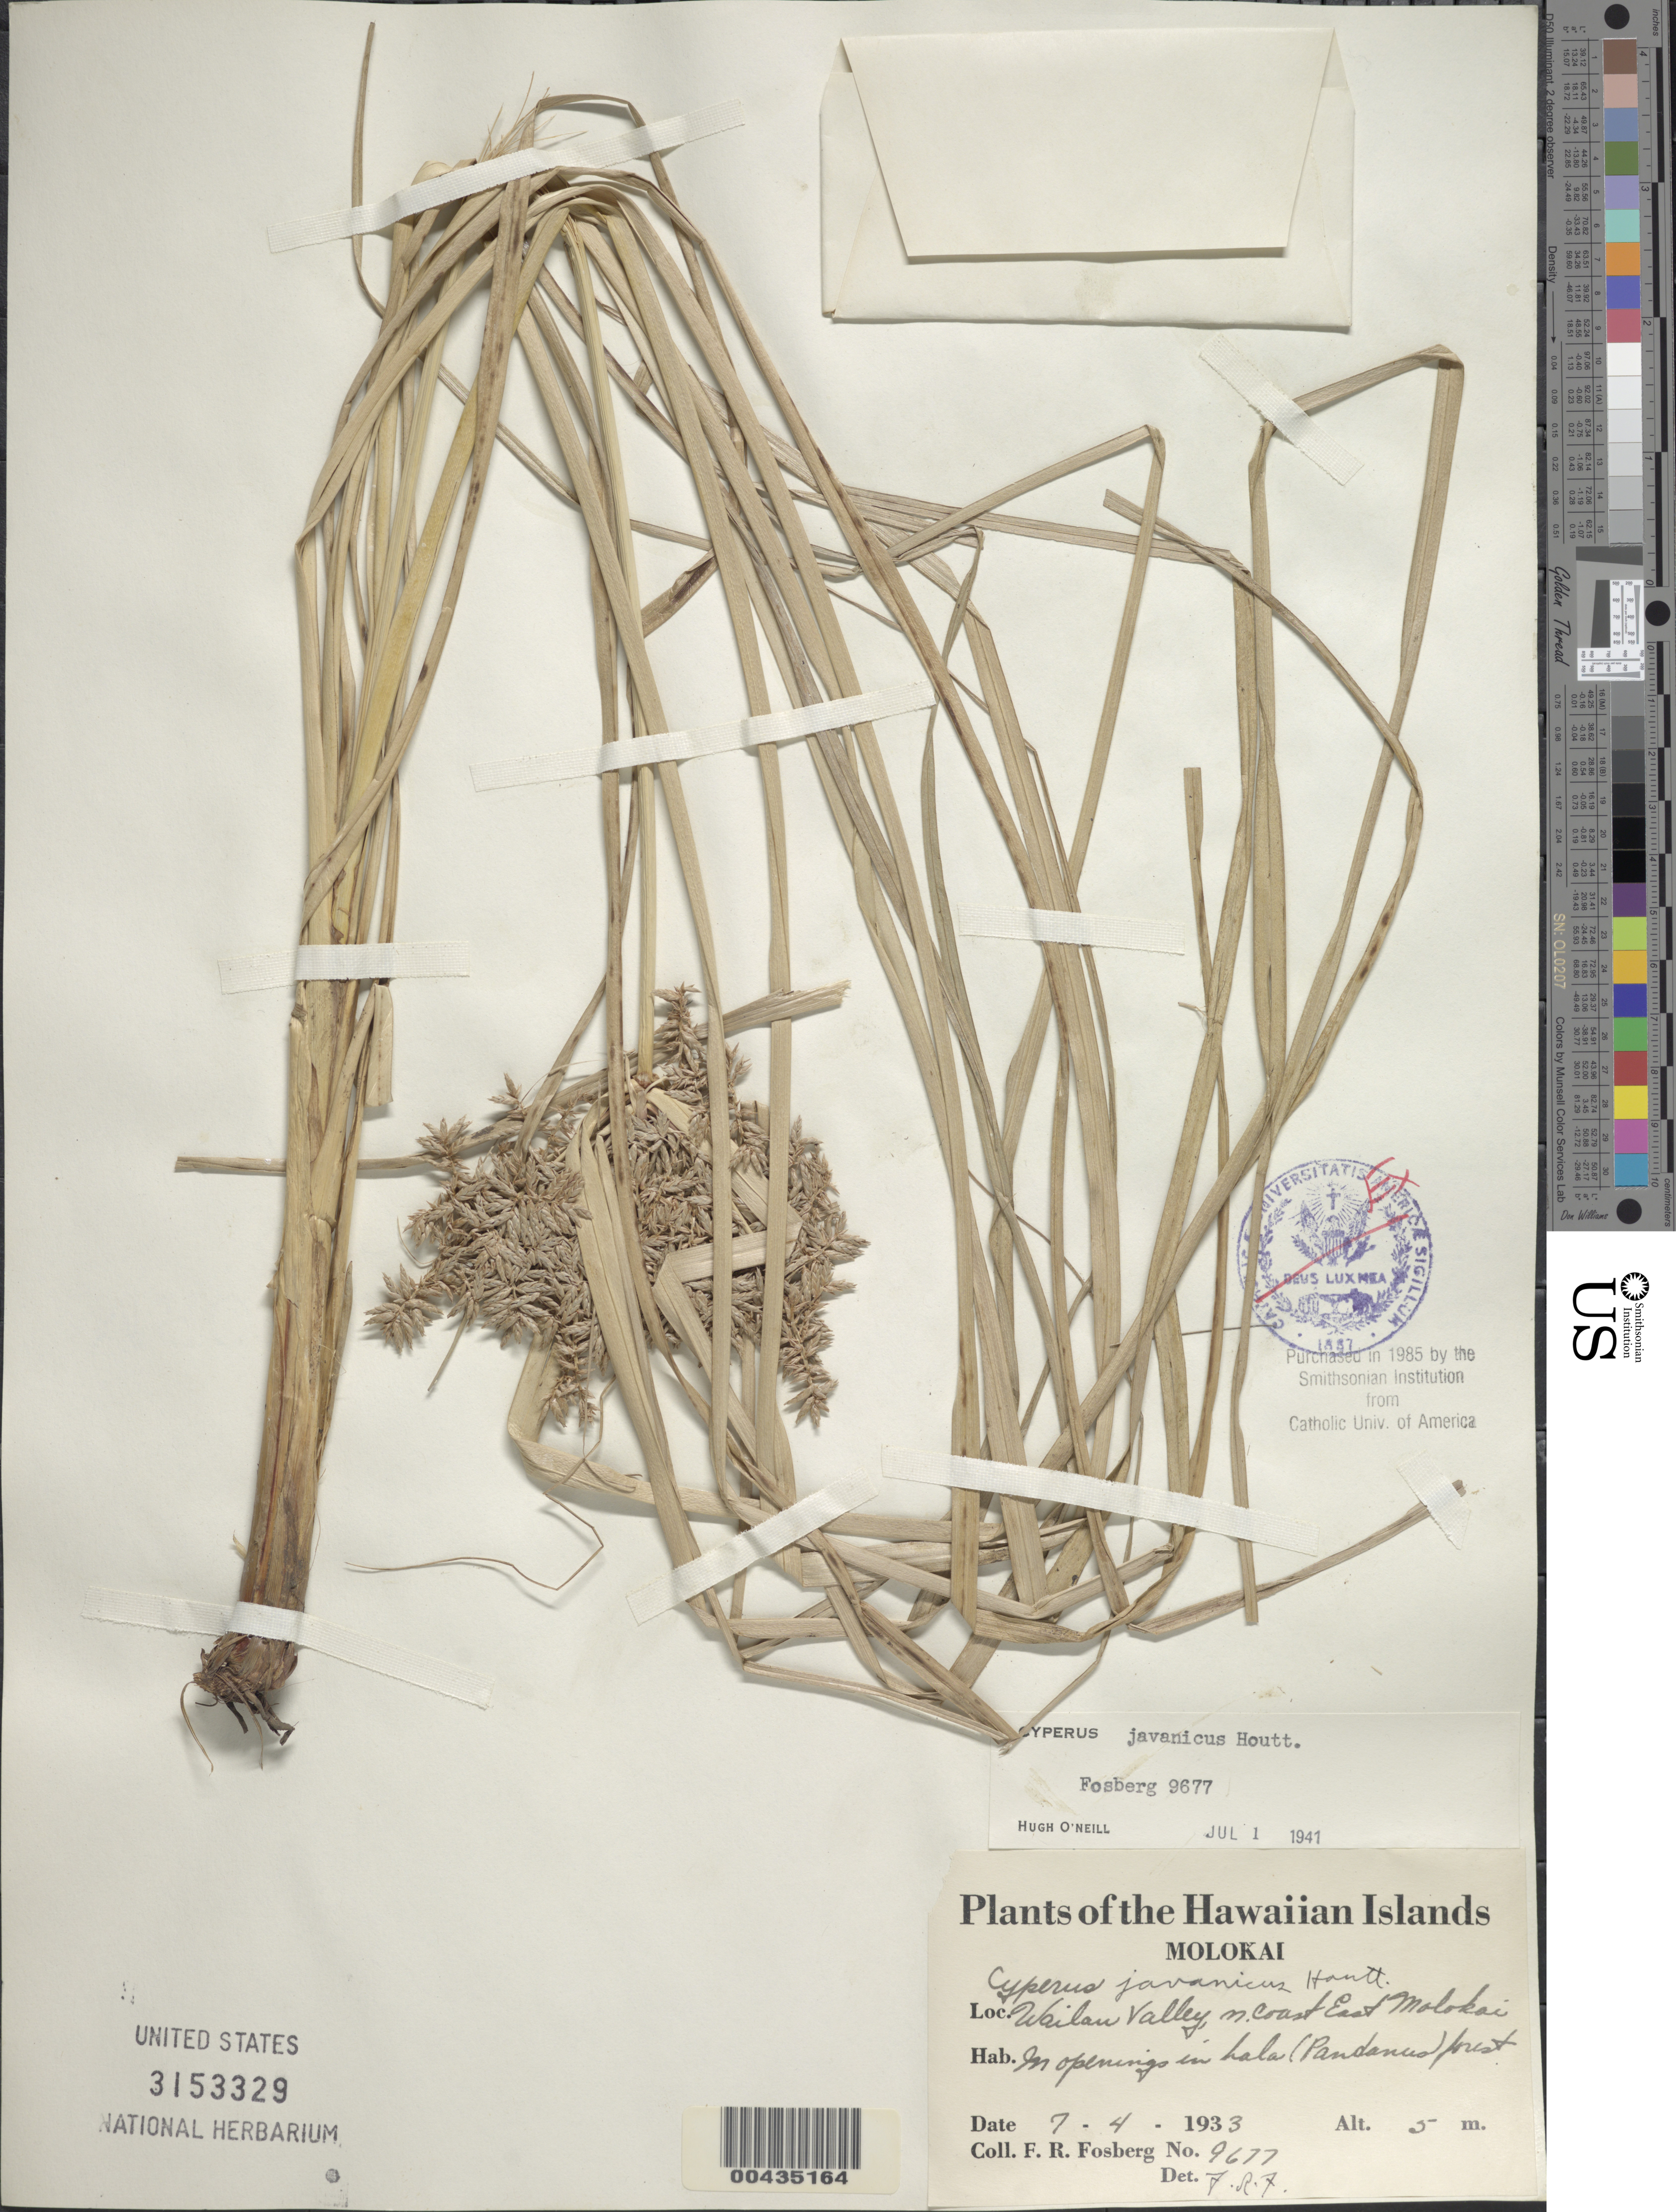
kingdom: Plantae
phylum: Tracheophyta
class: Liliopsida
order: Poales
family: Cyperaceae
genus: Cyperus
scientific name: Cyperus javanicus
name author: Houtt.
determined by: O'Neill, Hugh T.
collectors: F. R. Fosberg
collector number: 9677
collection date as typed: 4 Jul 1933 or 7 Apr 1933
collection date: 1933-04-07 or 1933-07-04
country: United States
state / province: Hawaii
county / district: Maui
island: Moloka'i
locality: Wailau Valley, N coast, E Molokai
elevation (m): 5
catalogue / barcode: US 3153329